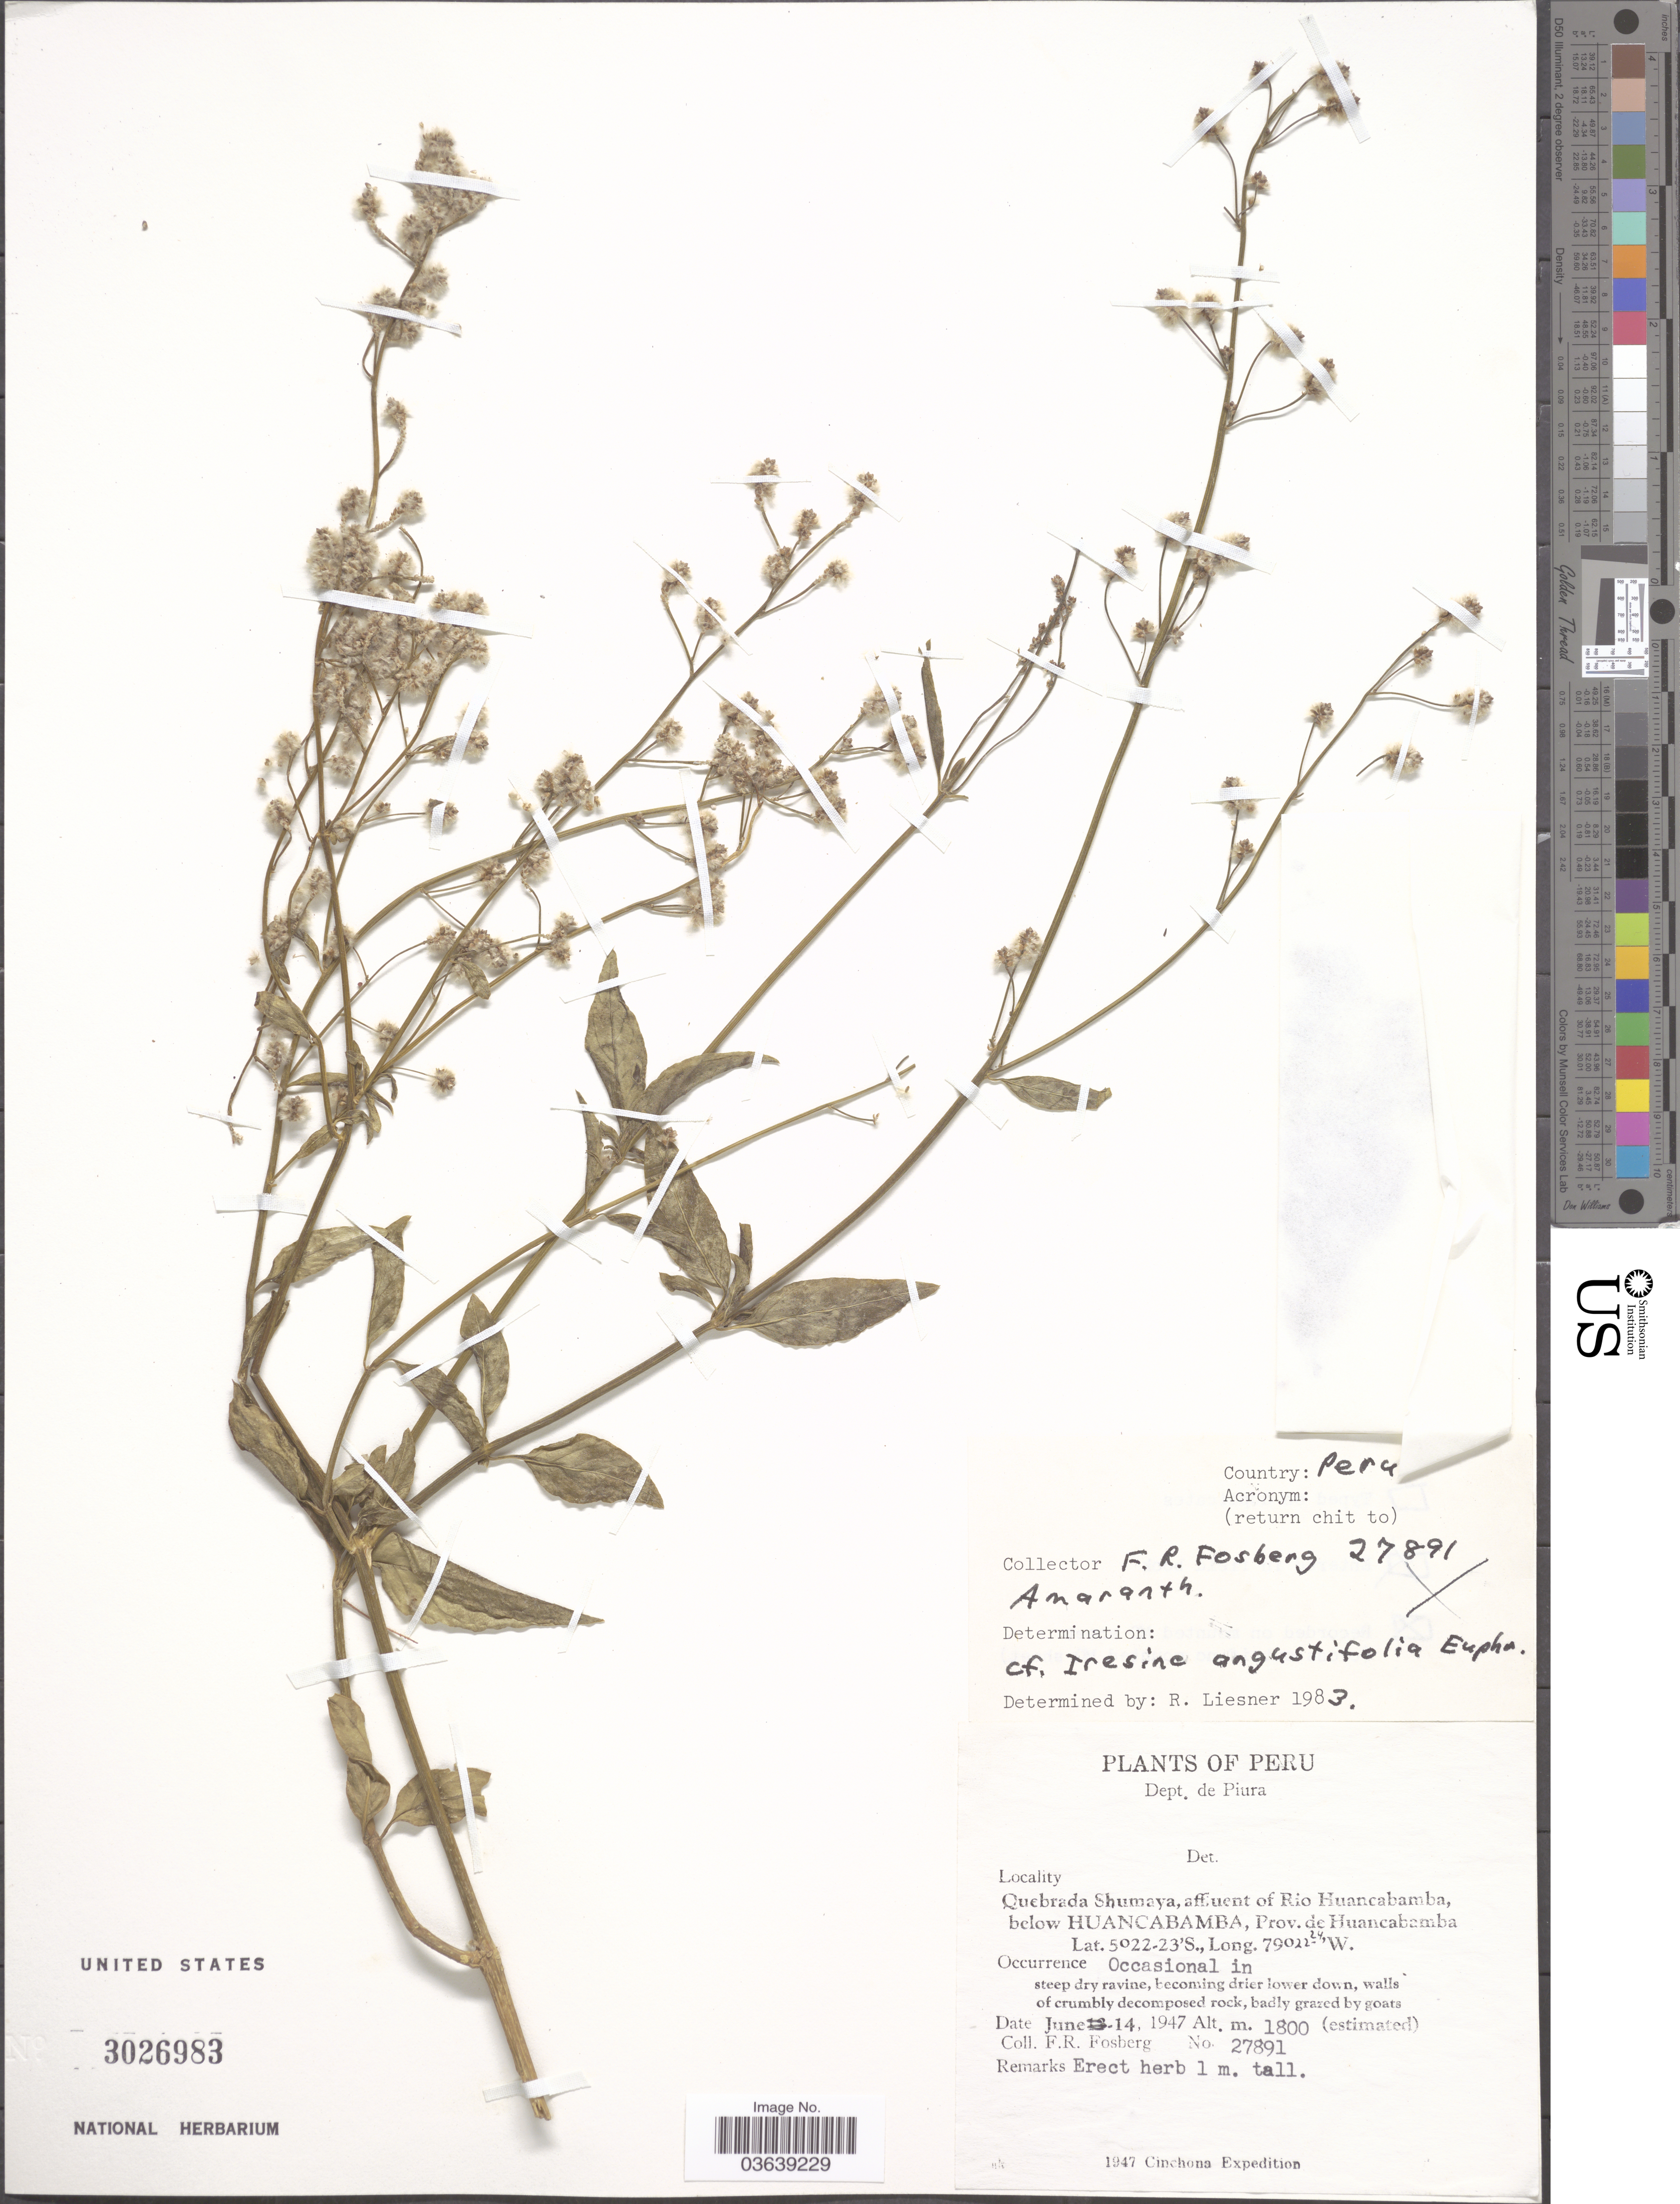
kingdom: Plantae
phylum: Tracheophyta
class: Magnoliopsida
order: Caryophyllales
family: Amaranthaceae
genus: Iresine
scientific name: Iresine angustifolia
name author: Euphrasén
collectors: F. R. Fosberg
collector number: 27891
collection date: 1947-06-14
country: Peru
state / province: Piura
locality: Dept. de Piura. Quebrada Shumaya, affluent of Rio Huancabamba, below Huancabamba, Prov. de Huancabamba.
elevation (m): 1800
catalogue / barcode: US 3026983